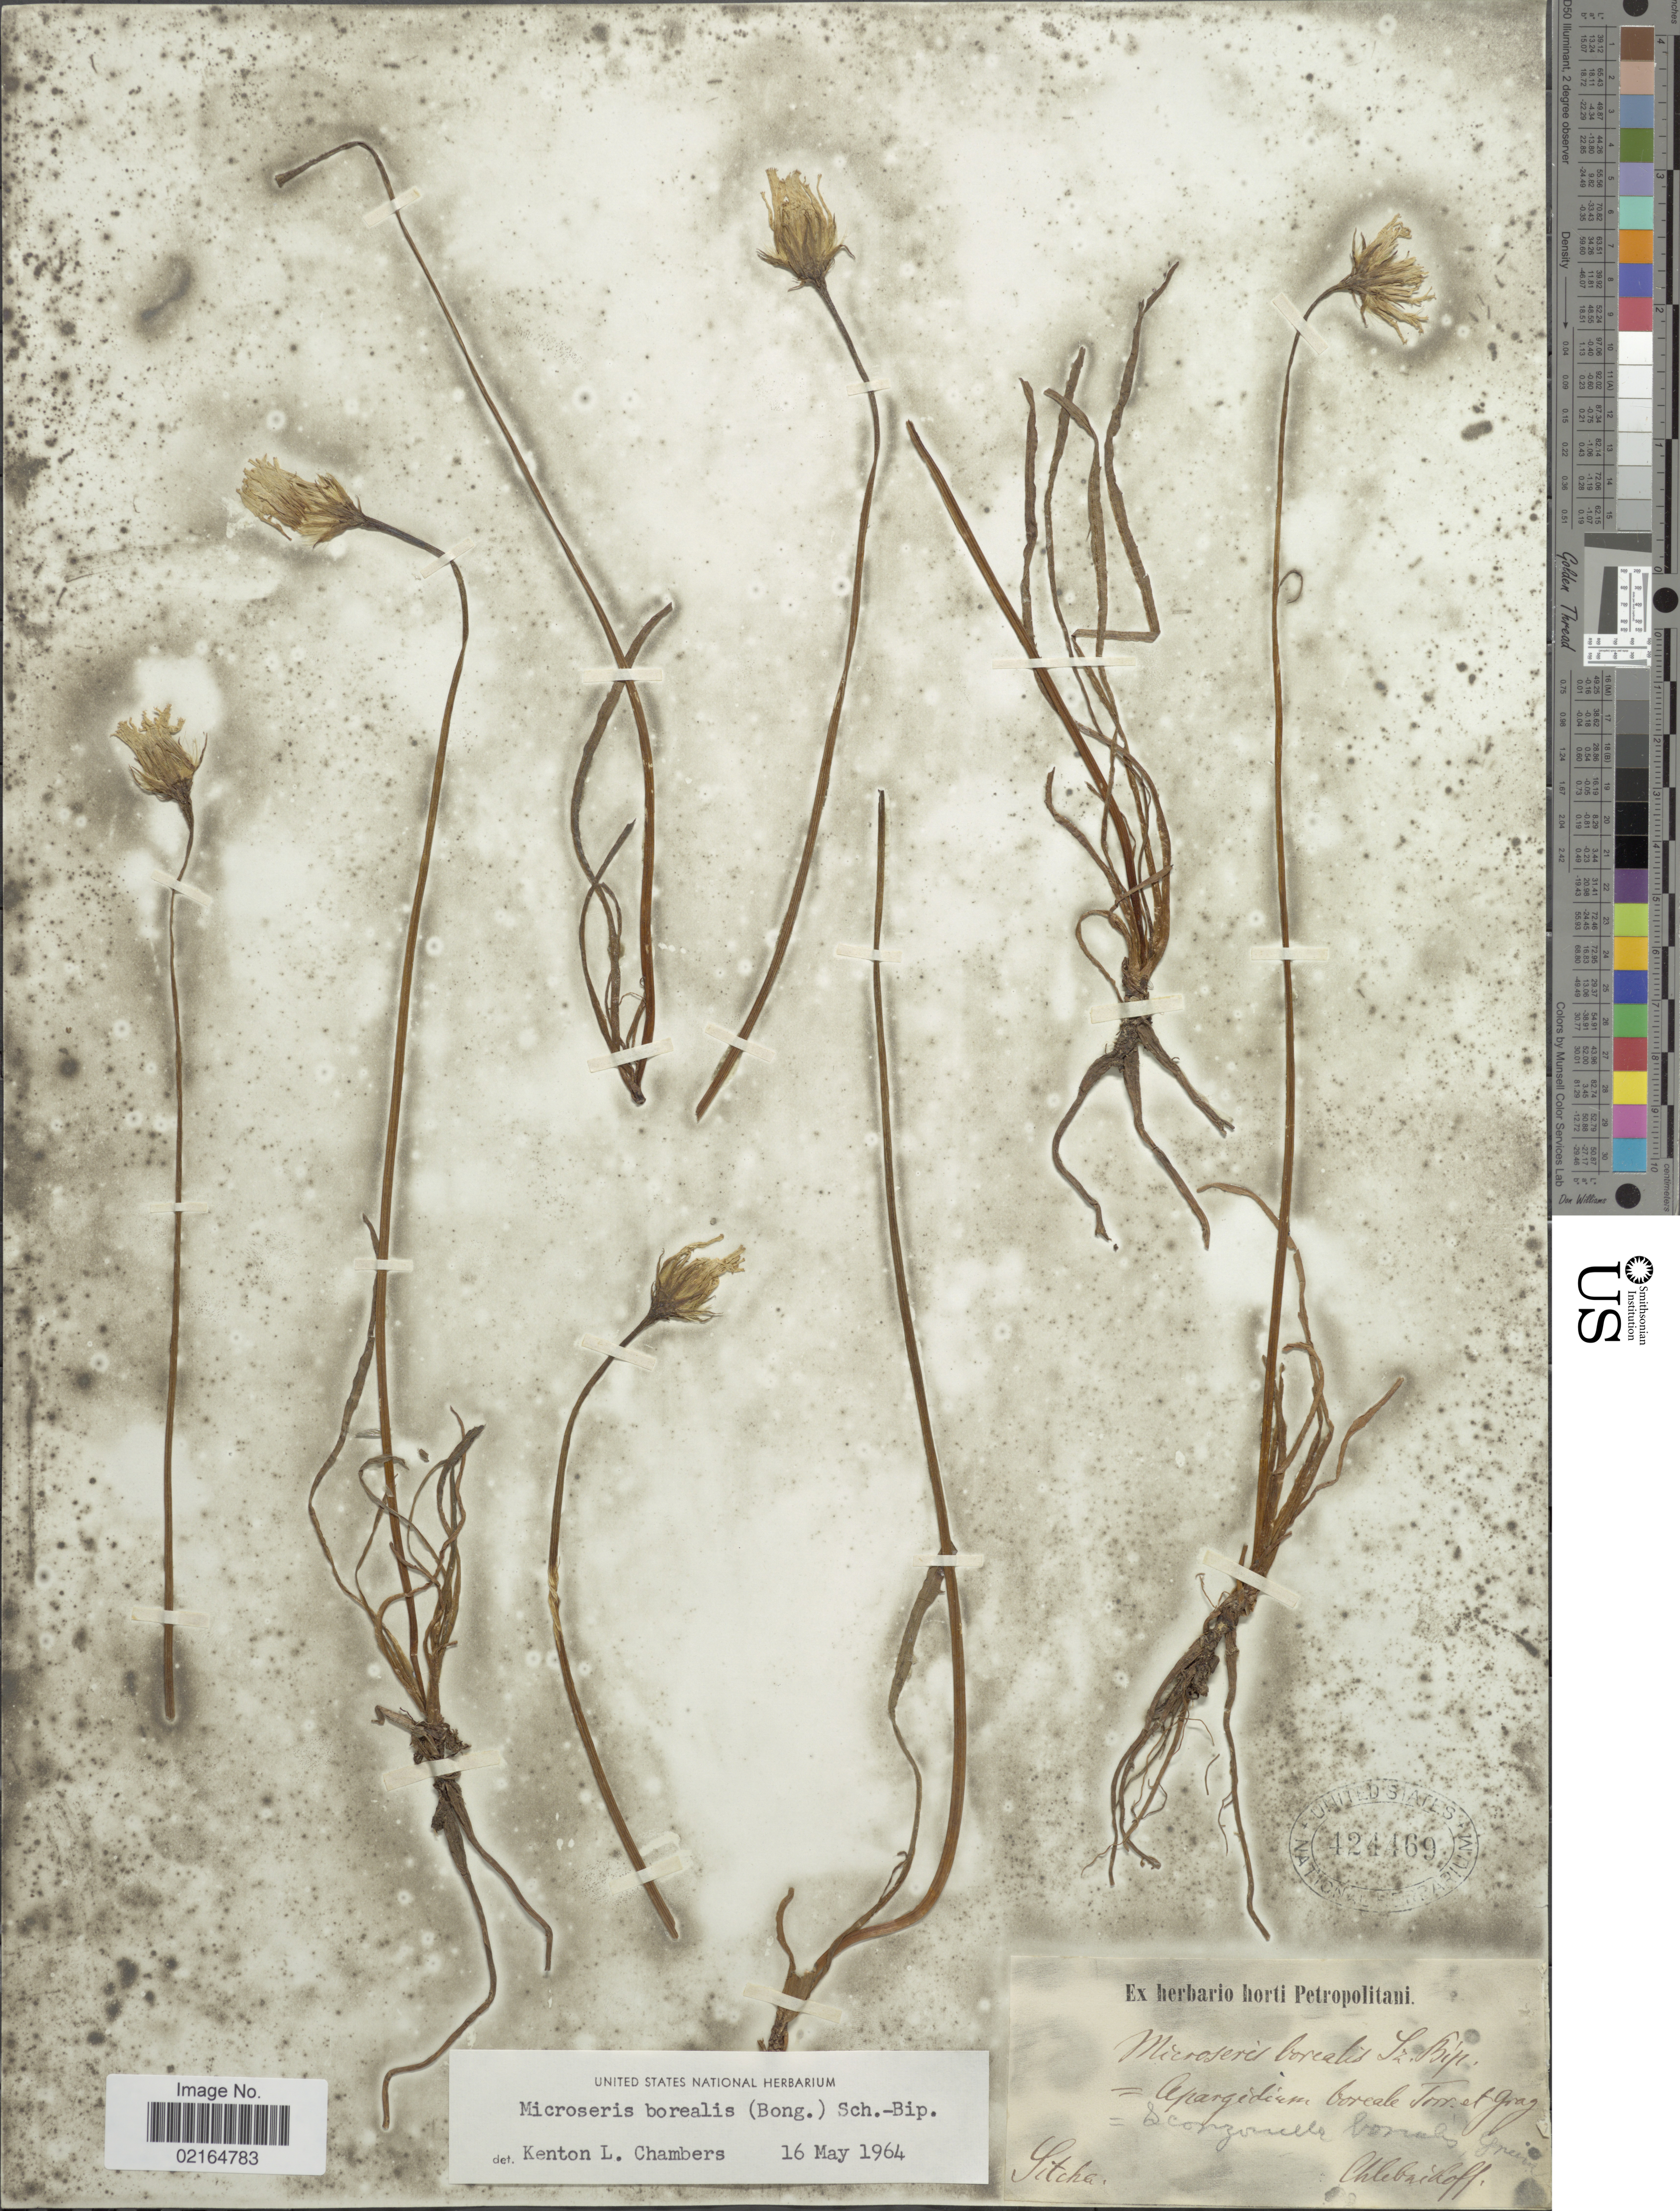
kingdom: Plantae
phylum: Tracheophyta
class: Magnoliopsida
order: Asterales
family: Asteraceae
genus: Microseris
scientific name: Microseris borealis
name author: (Bong.) Sch. Bip.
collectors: Chlebackoff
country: United States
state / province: Alaska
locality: Sitcka.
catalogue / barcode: US 424469